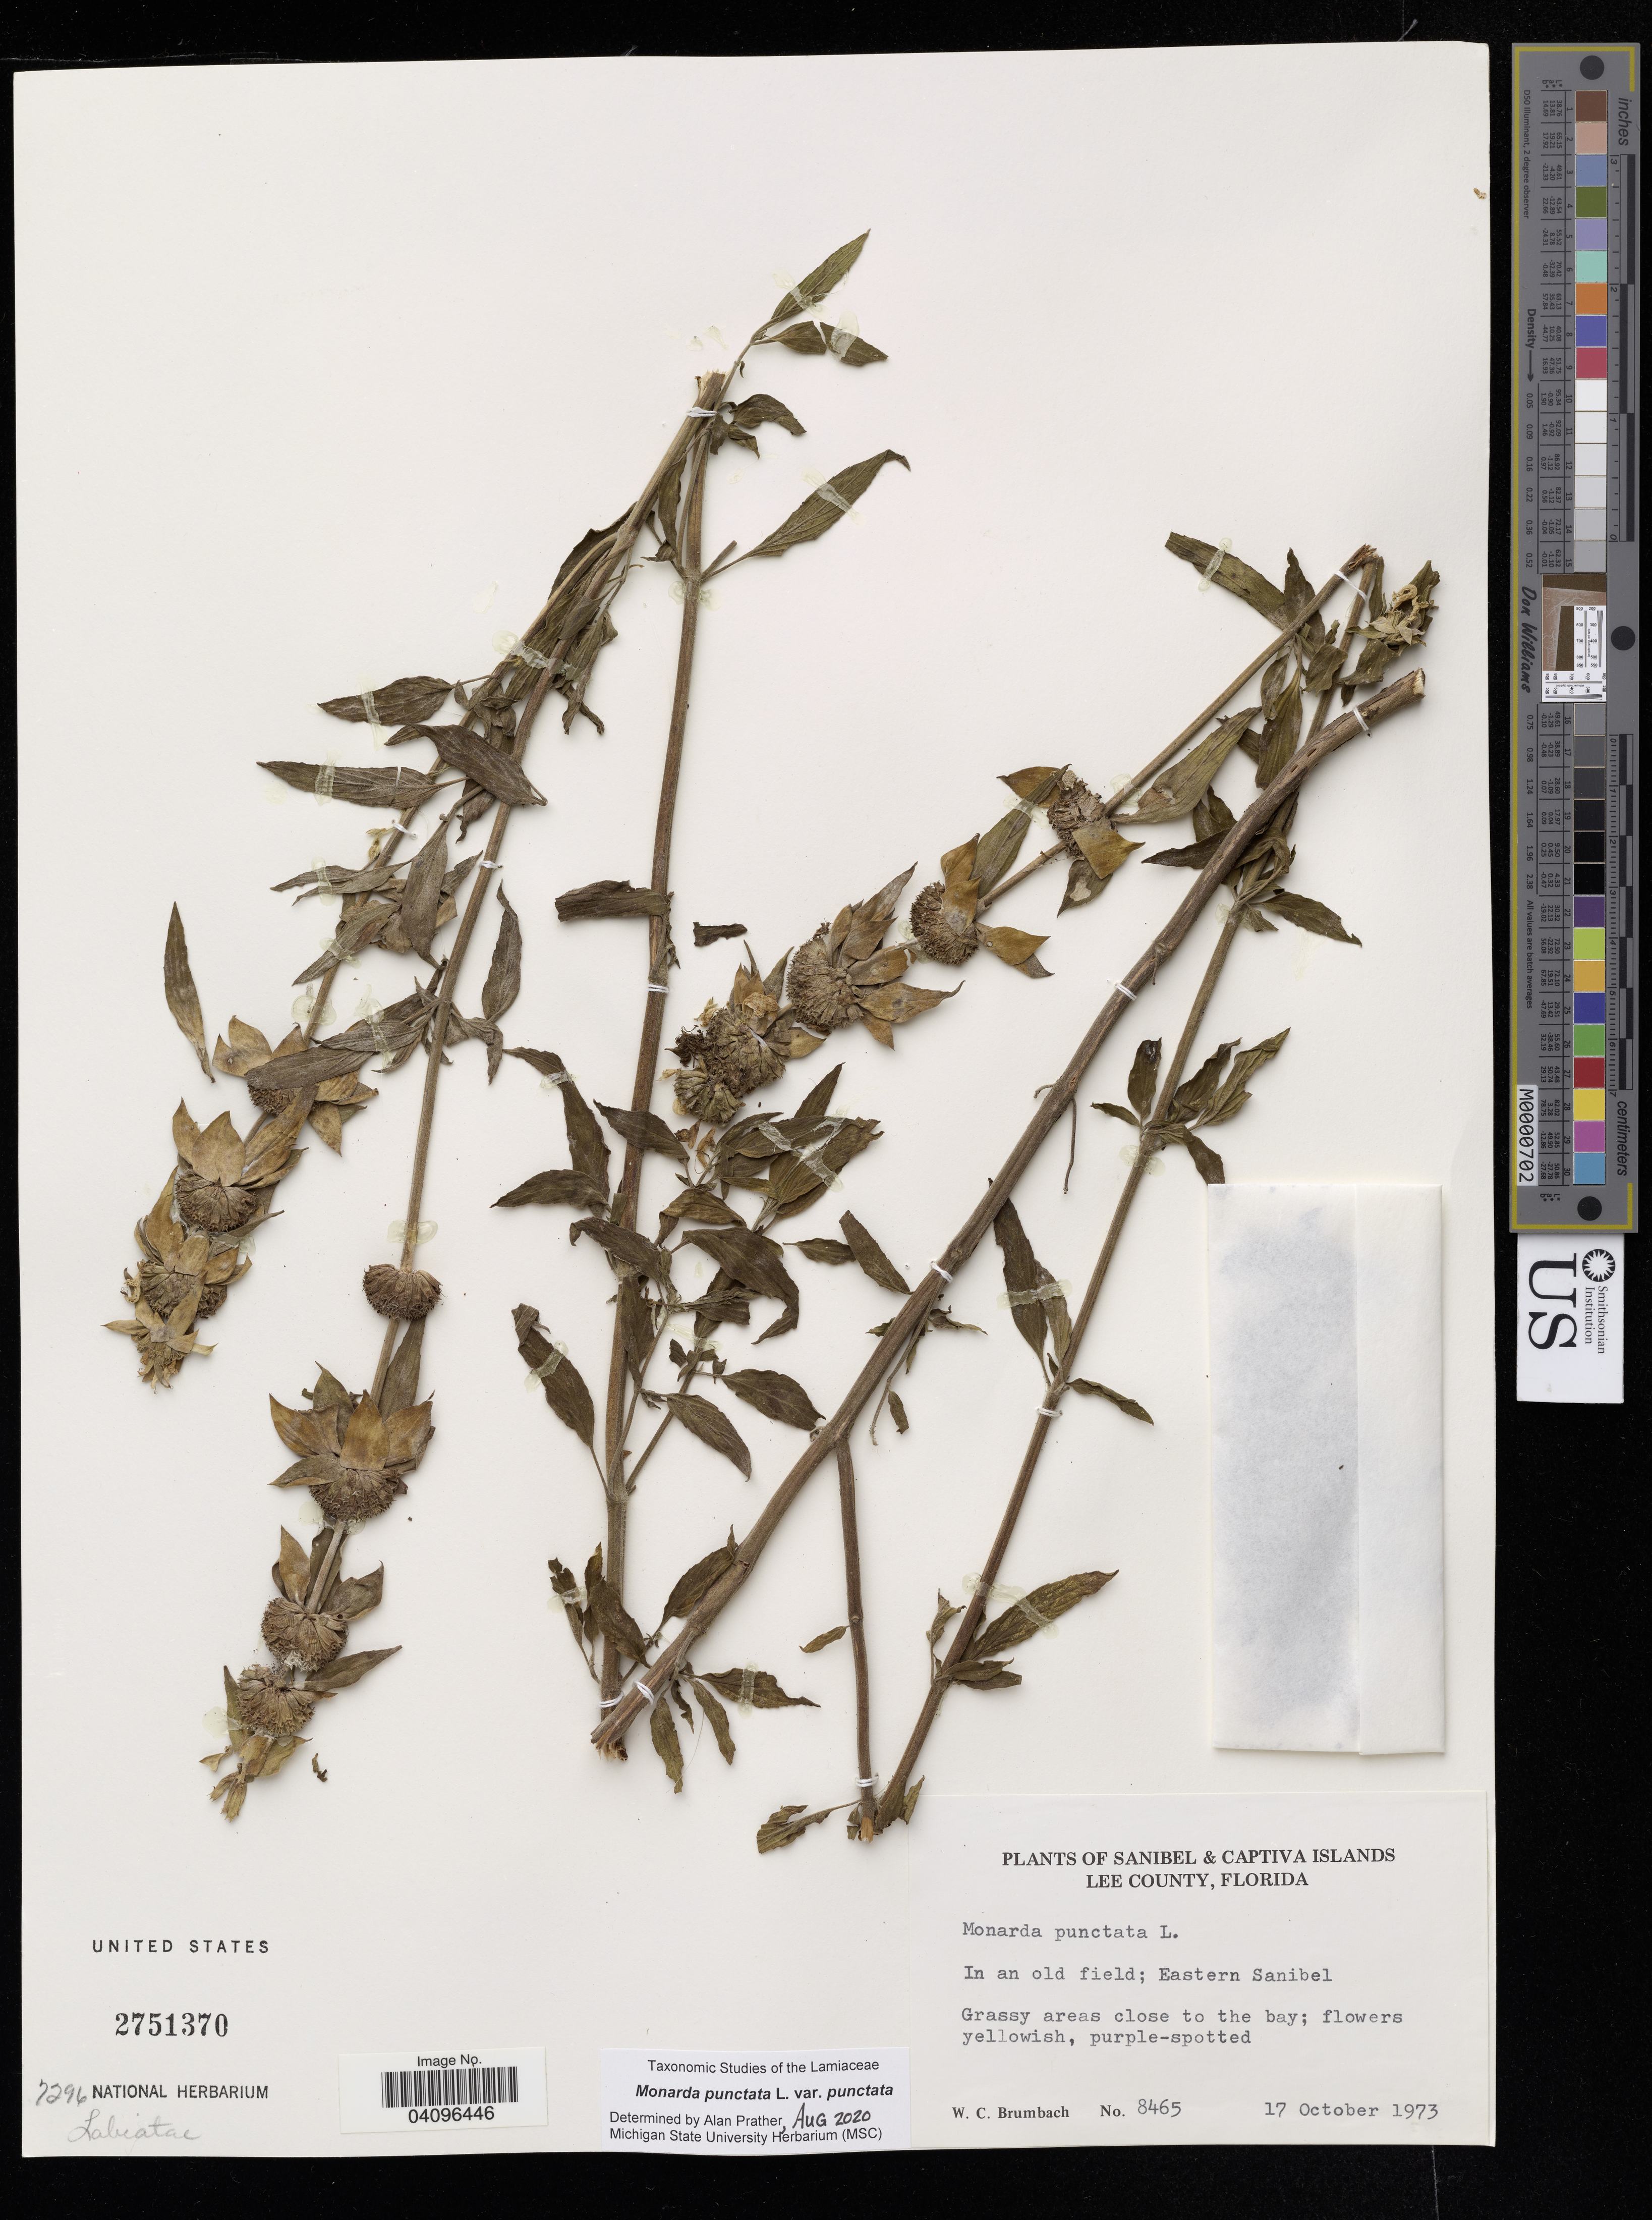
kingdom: Plantae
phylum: Tracheophyta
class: Magnoliopsida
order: Lamiales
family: Lamiaceae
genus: Monarda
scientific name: Monarda punctata var. punctata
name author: L.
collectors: W. C. Brumbach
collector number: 8465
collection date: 1973-10-17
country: United States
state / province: Florida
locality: Sanibel & Captiva Islands. In an old field; Eastern Sanibel.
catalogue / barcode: US 2751370